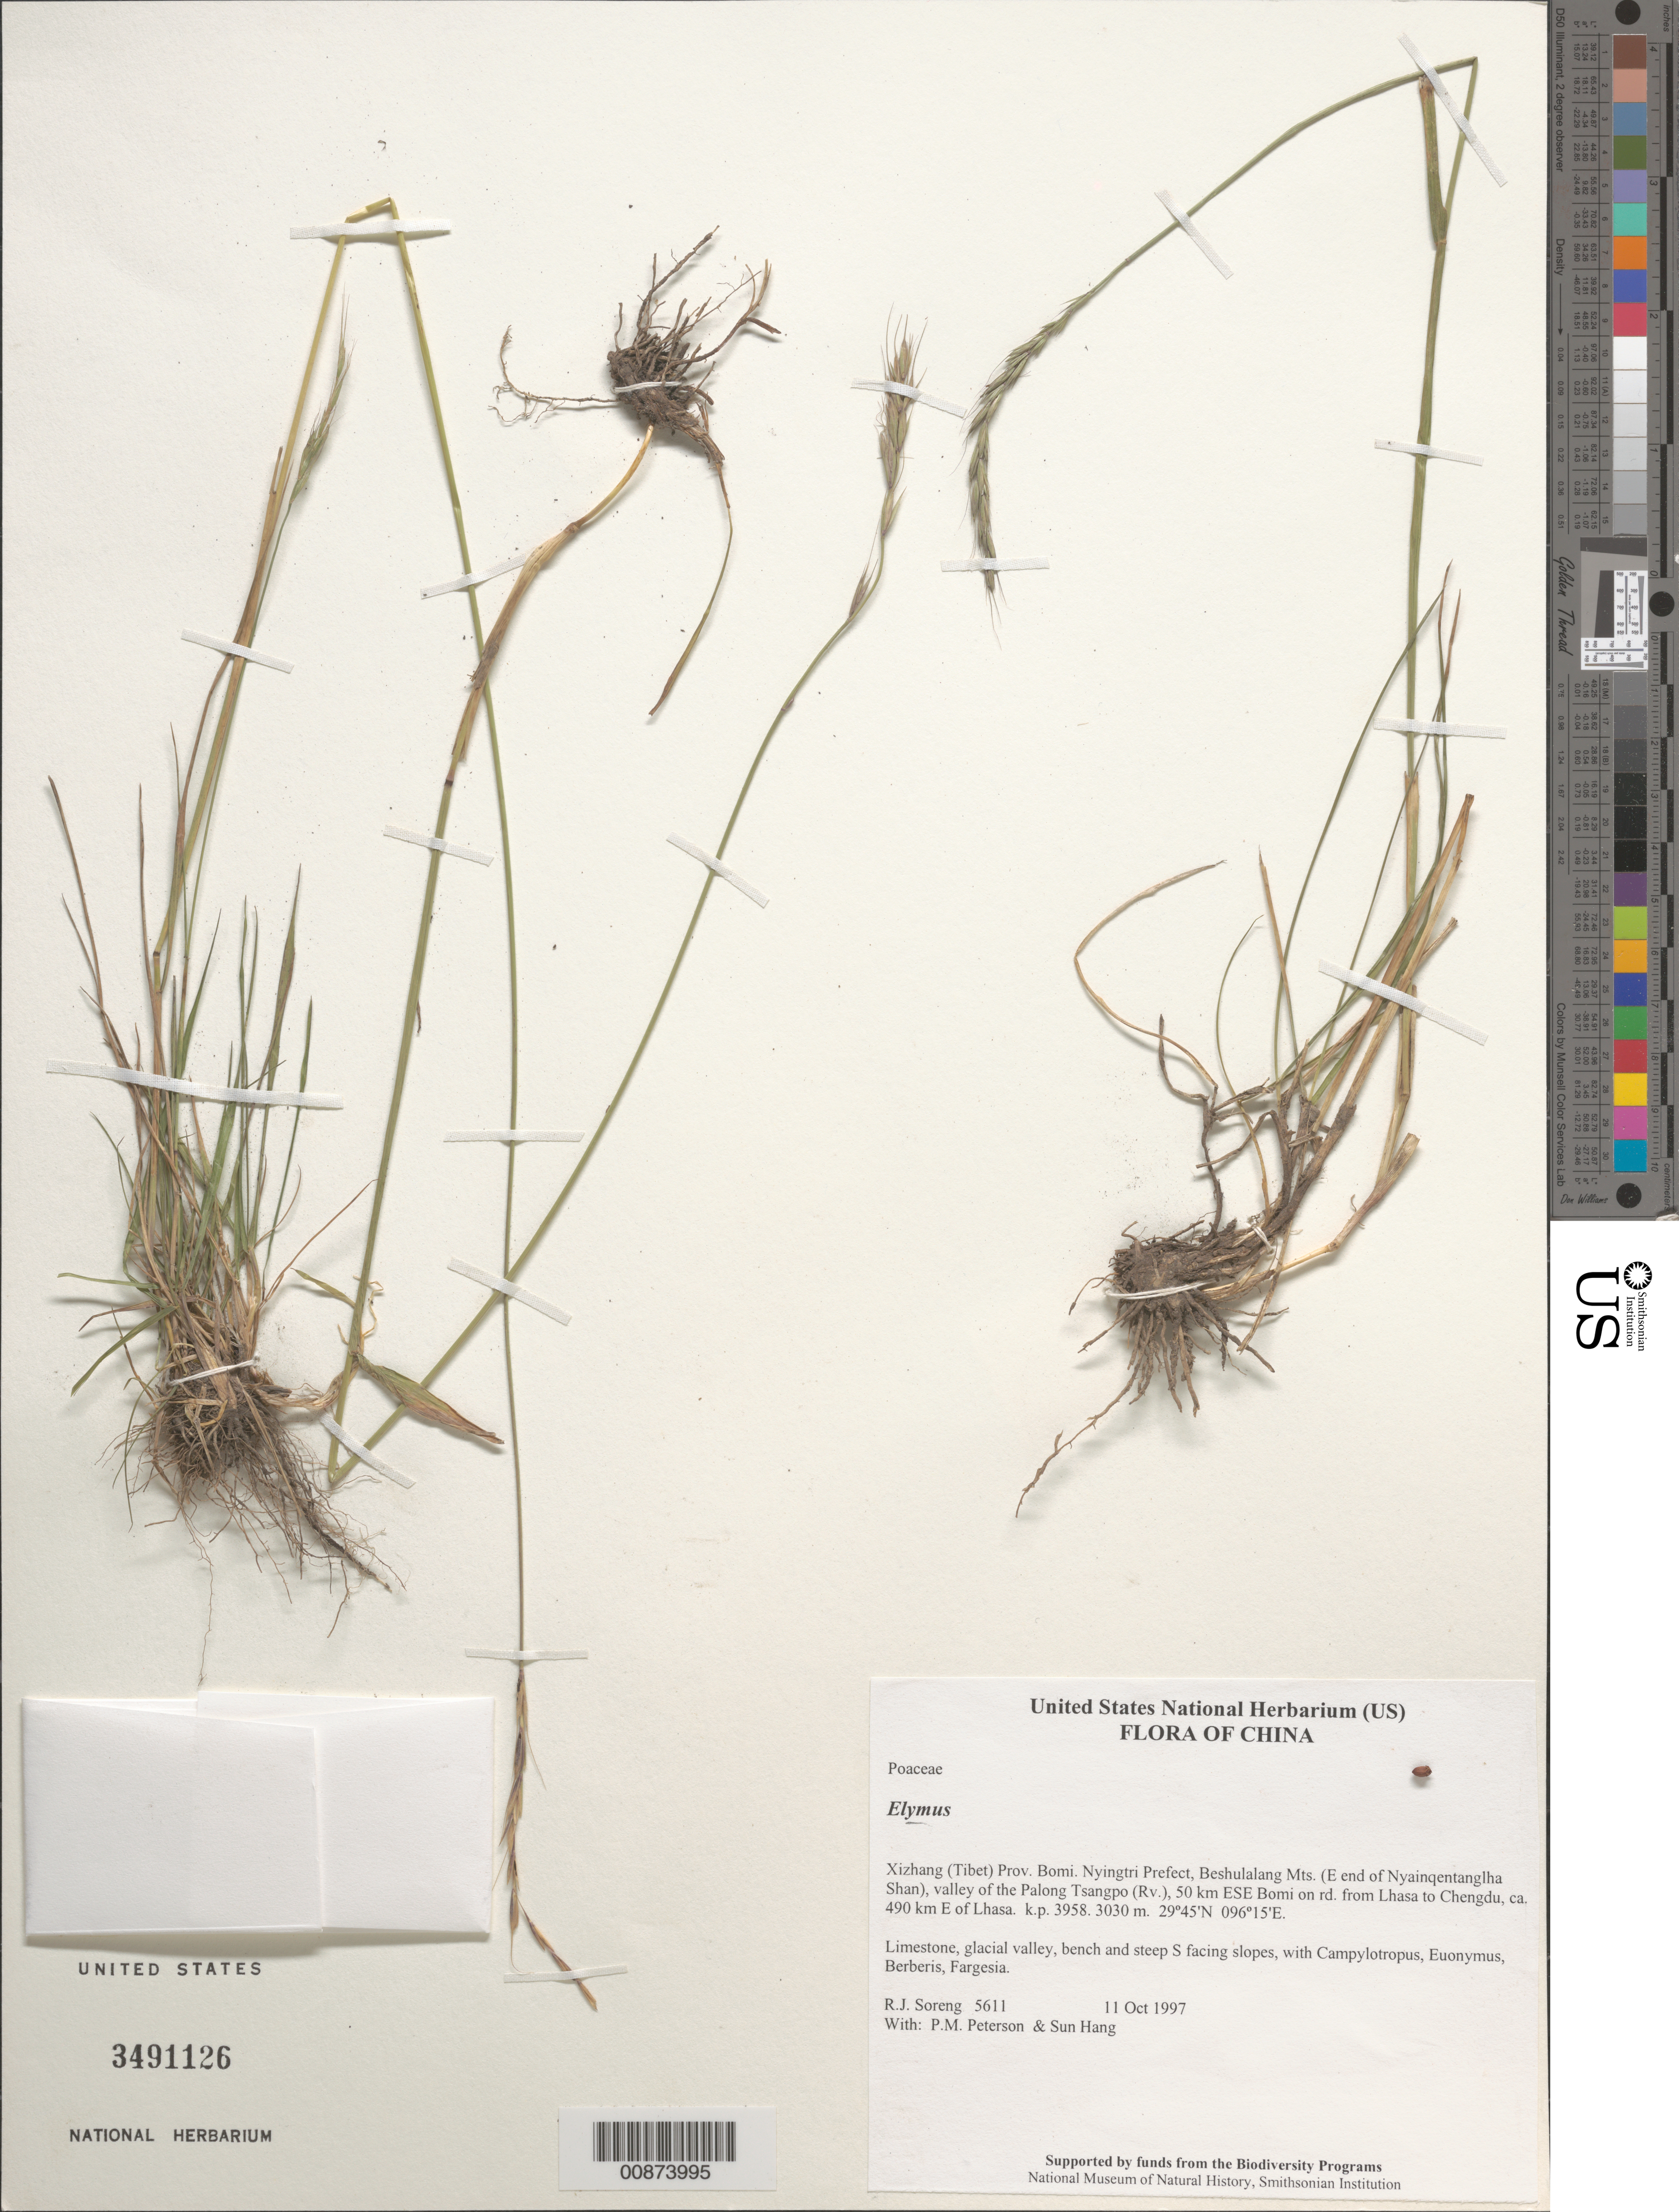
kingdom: Plantae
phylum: Tracheophyta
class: Liliopsida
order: Poales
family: Poaceae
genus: Elymus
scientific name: Elymus sp.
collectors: R. J. Soreng, P. M. Peterson & Sun Hang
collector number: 5611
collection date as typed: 11 Oct 1997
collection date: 1997-10-11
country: China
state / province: Xizang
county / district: Bomi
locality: Nyingtri Prefect, Beshulalang Mts. (E end of Nyainqentanglha Shan), valley of the Palong Tsangpo (Rv.), 50 km ESE Bomi on rd. from Lhasa to Chengdu, ca. 490 km E of Lhasa. k.p. 3958.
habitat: Limestone, glacial valley, bench and steep S facing slopes, with Campylotropus, Euonymus, Berberis, Fargesia.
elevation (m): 3030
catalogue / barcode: US 3491126